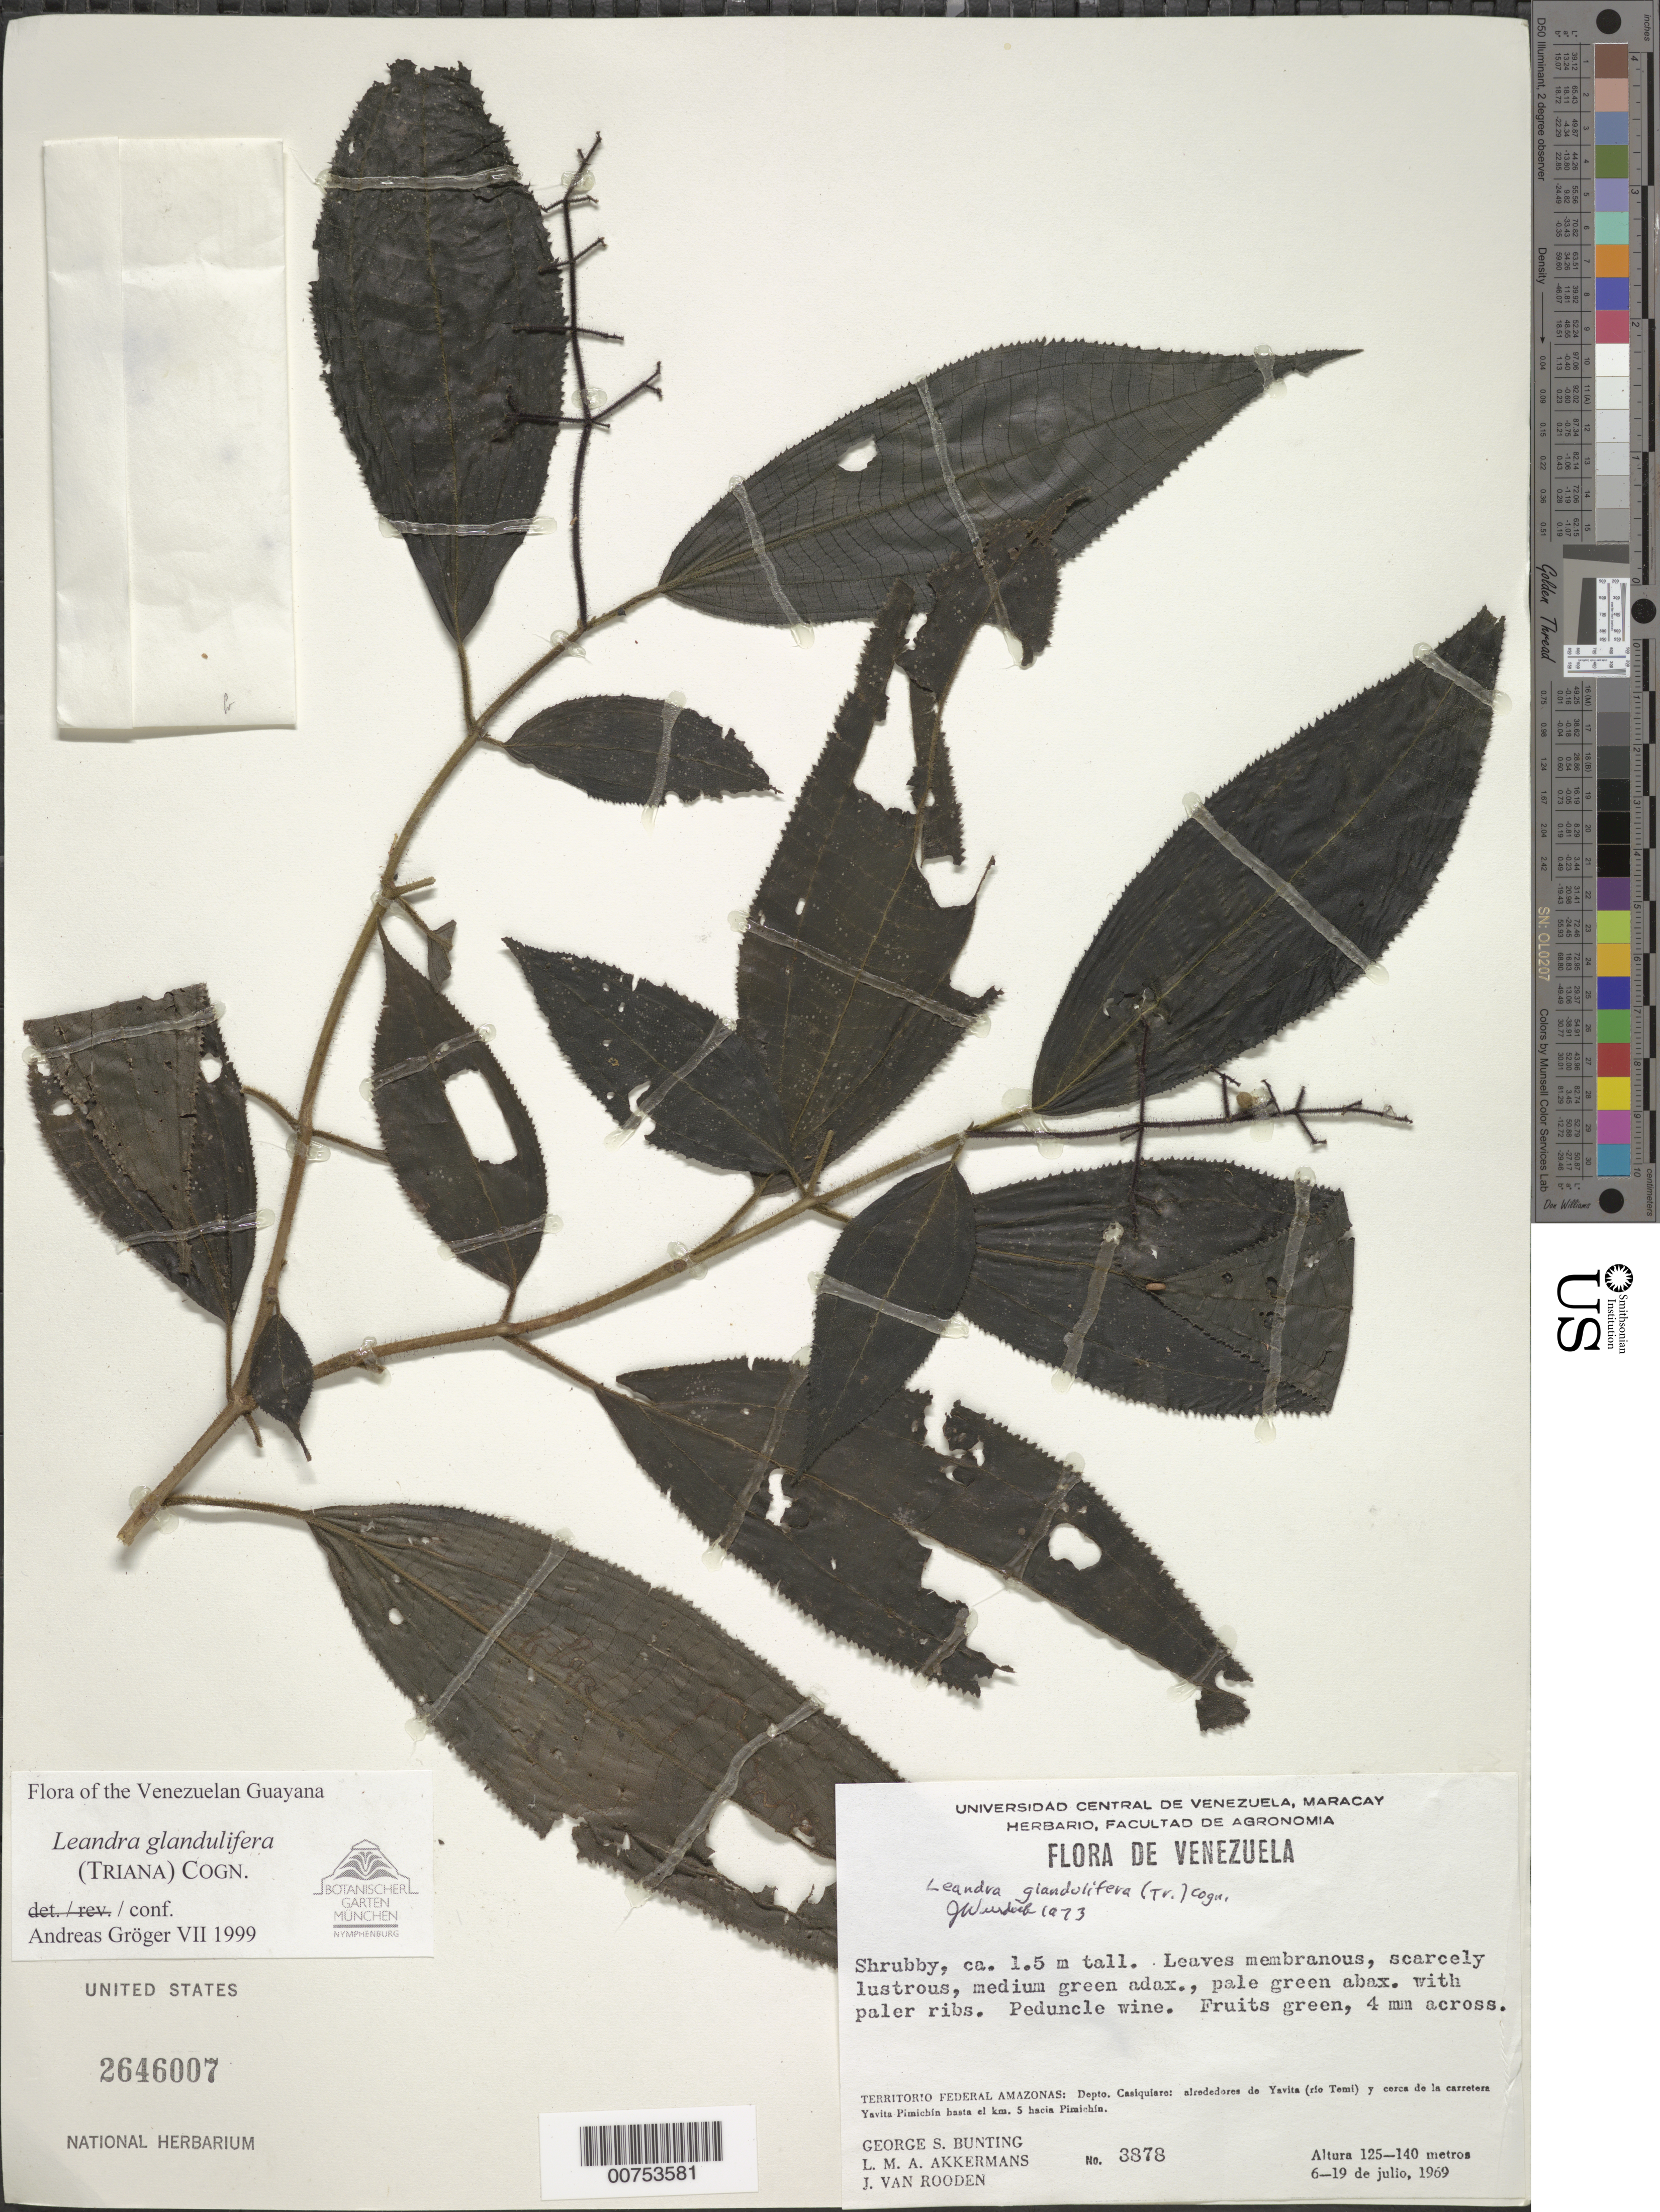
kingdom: Plantae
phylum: Tracheophyta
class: Magnoliopsida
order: Myrtales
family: Melastomataceae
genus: Leandra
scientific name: Leandra glandulifera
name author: (Triana) Cogn.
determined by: Gröger, A.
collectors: G. S. Bunting, L. M. Akkermans & J. Van Rooden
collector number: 3878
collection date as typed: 6-Jul-69 to 19-Jul-69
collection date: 1969-07-06/1969-07-19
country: Venezuela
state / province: Amazonas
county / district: Maroa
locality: Yavita (Río Temi), y cerca de la carretera Yavita Pimichin hasta el km 5 hacia Pimichin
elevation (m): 125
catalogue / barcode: US 2646007